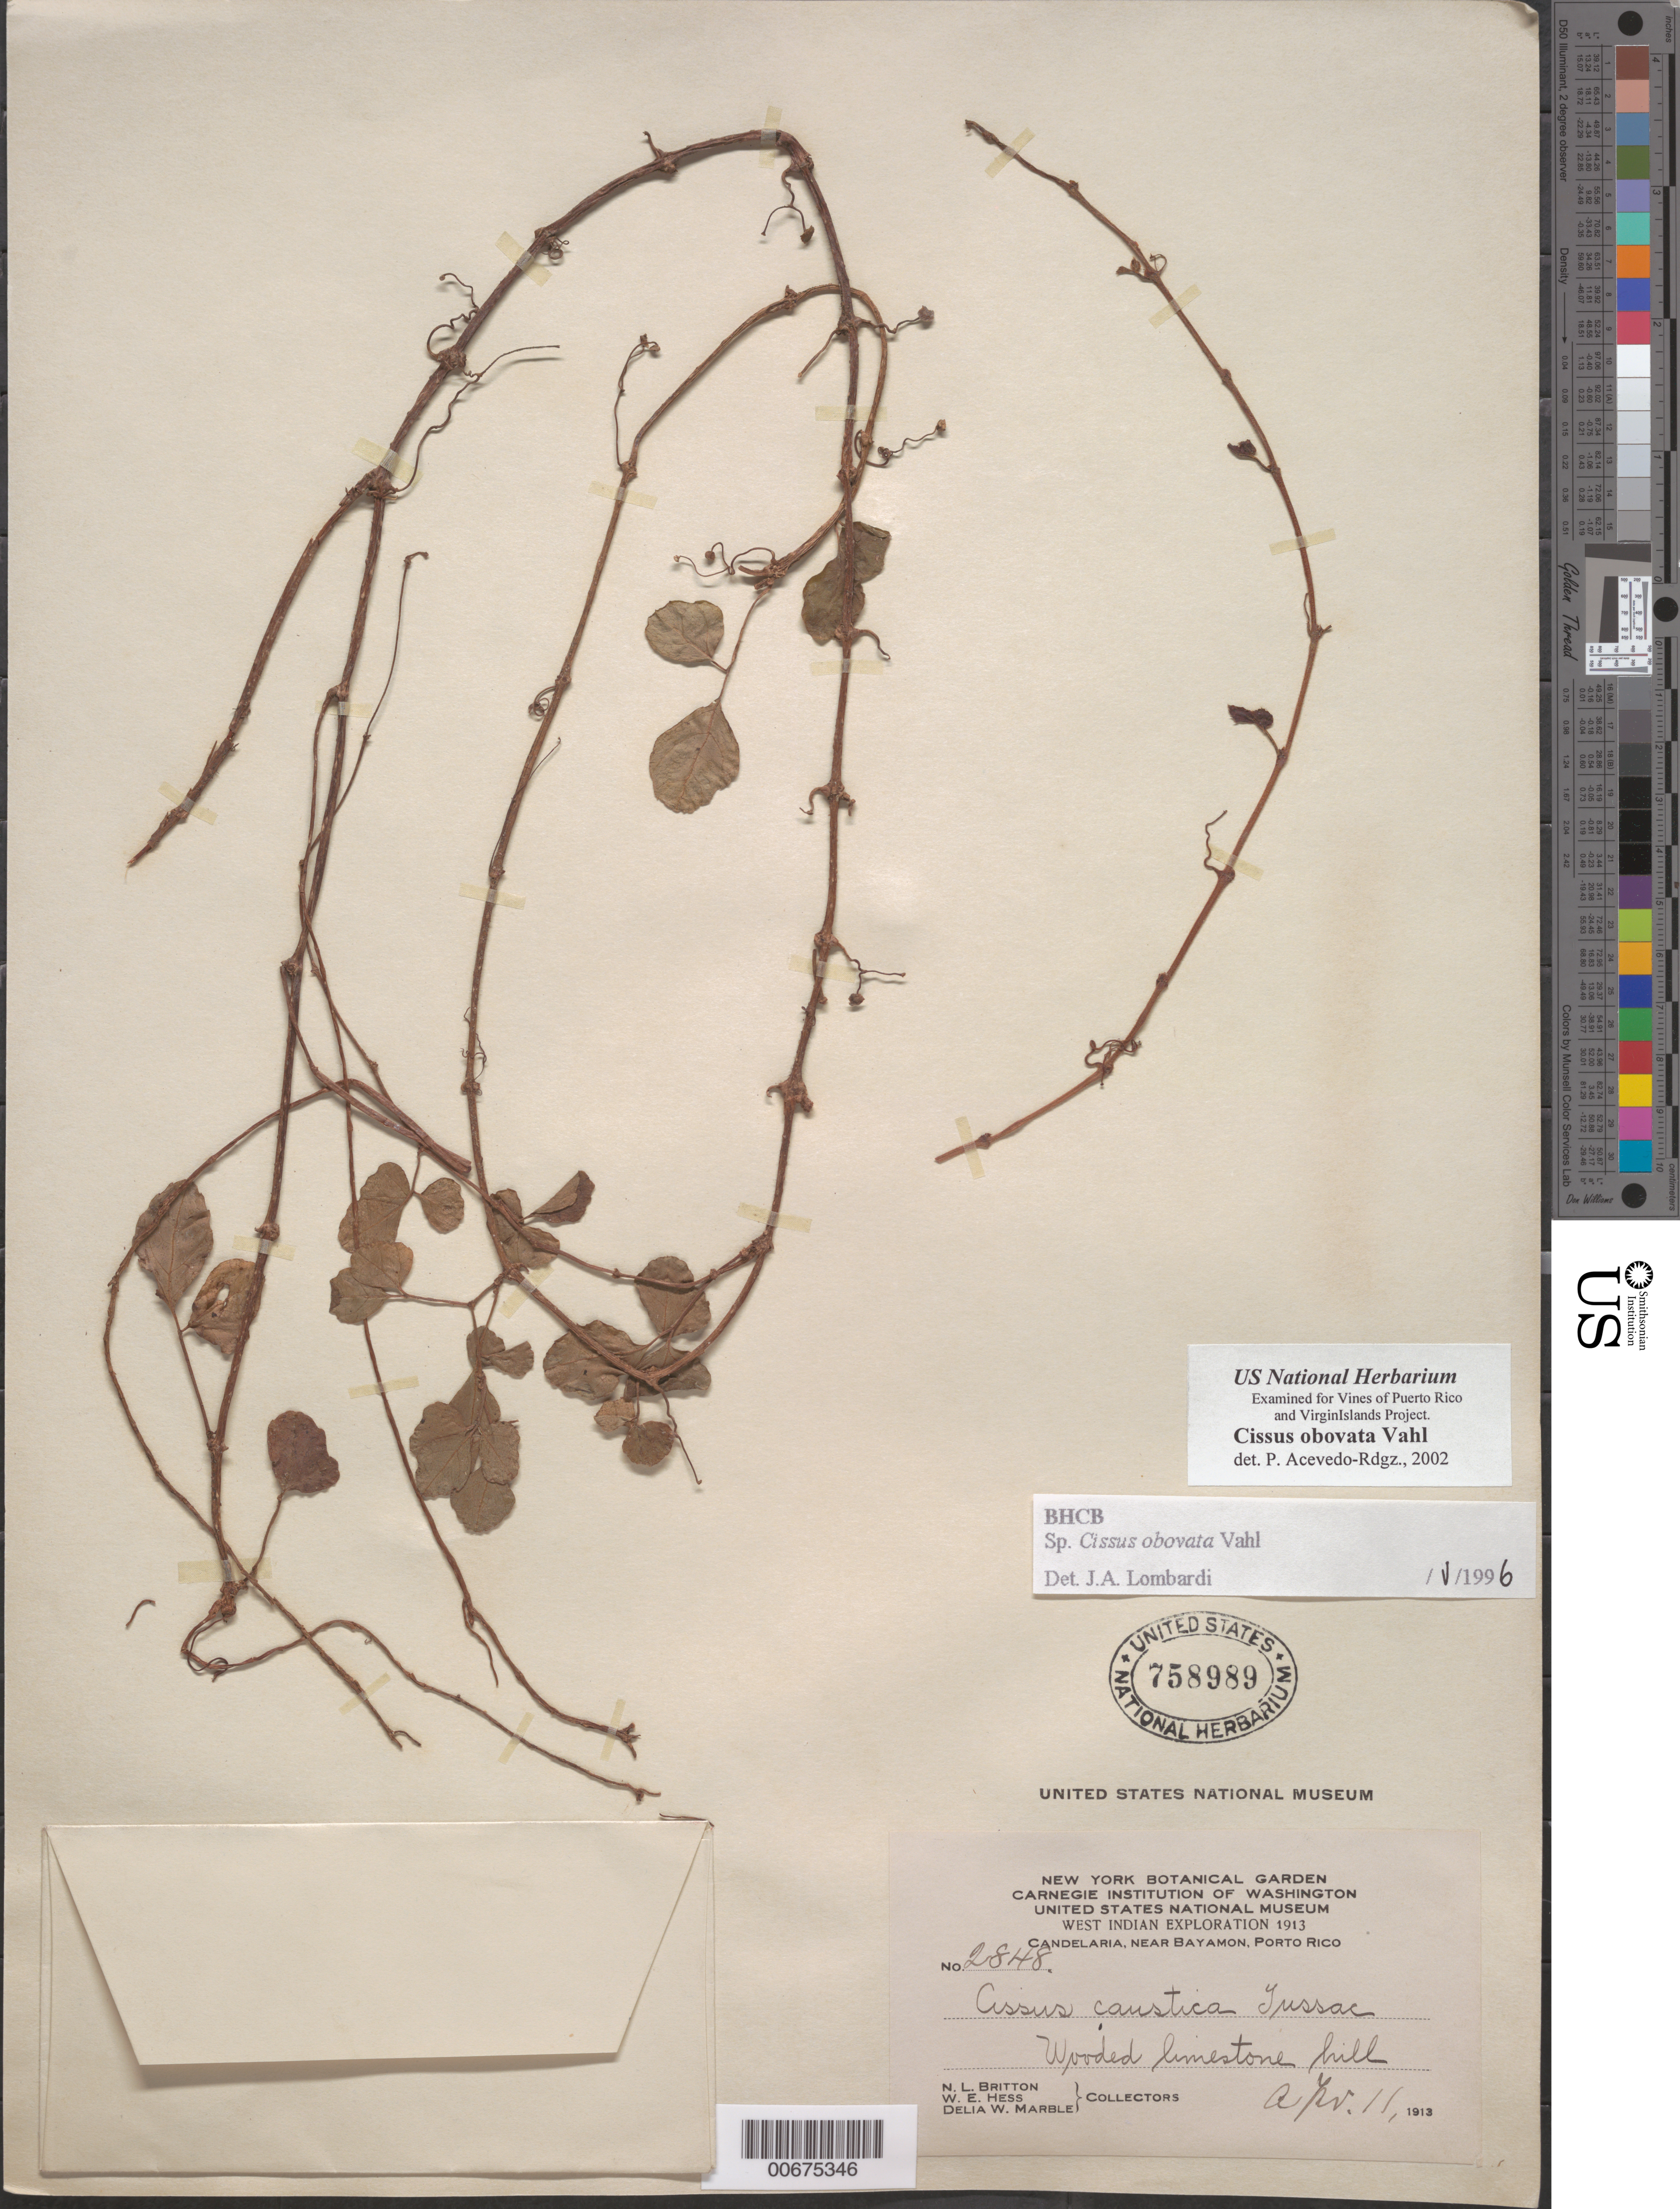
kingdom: Plantae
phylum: Tracheophyta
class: Magnoliopsida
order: Vitales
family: Vitaceae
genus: Cissus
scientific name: Cissus obovata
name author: Vahl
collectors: N. Britton, W. Hess & D. W. Marble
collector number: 2848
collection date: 1913-04-11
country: Puerto Rico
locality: Candelaria, near Bayamon, Porto Rico.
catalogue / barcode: US 758989